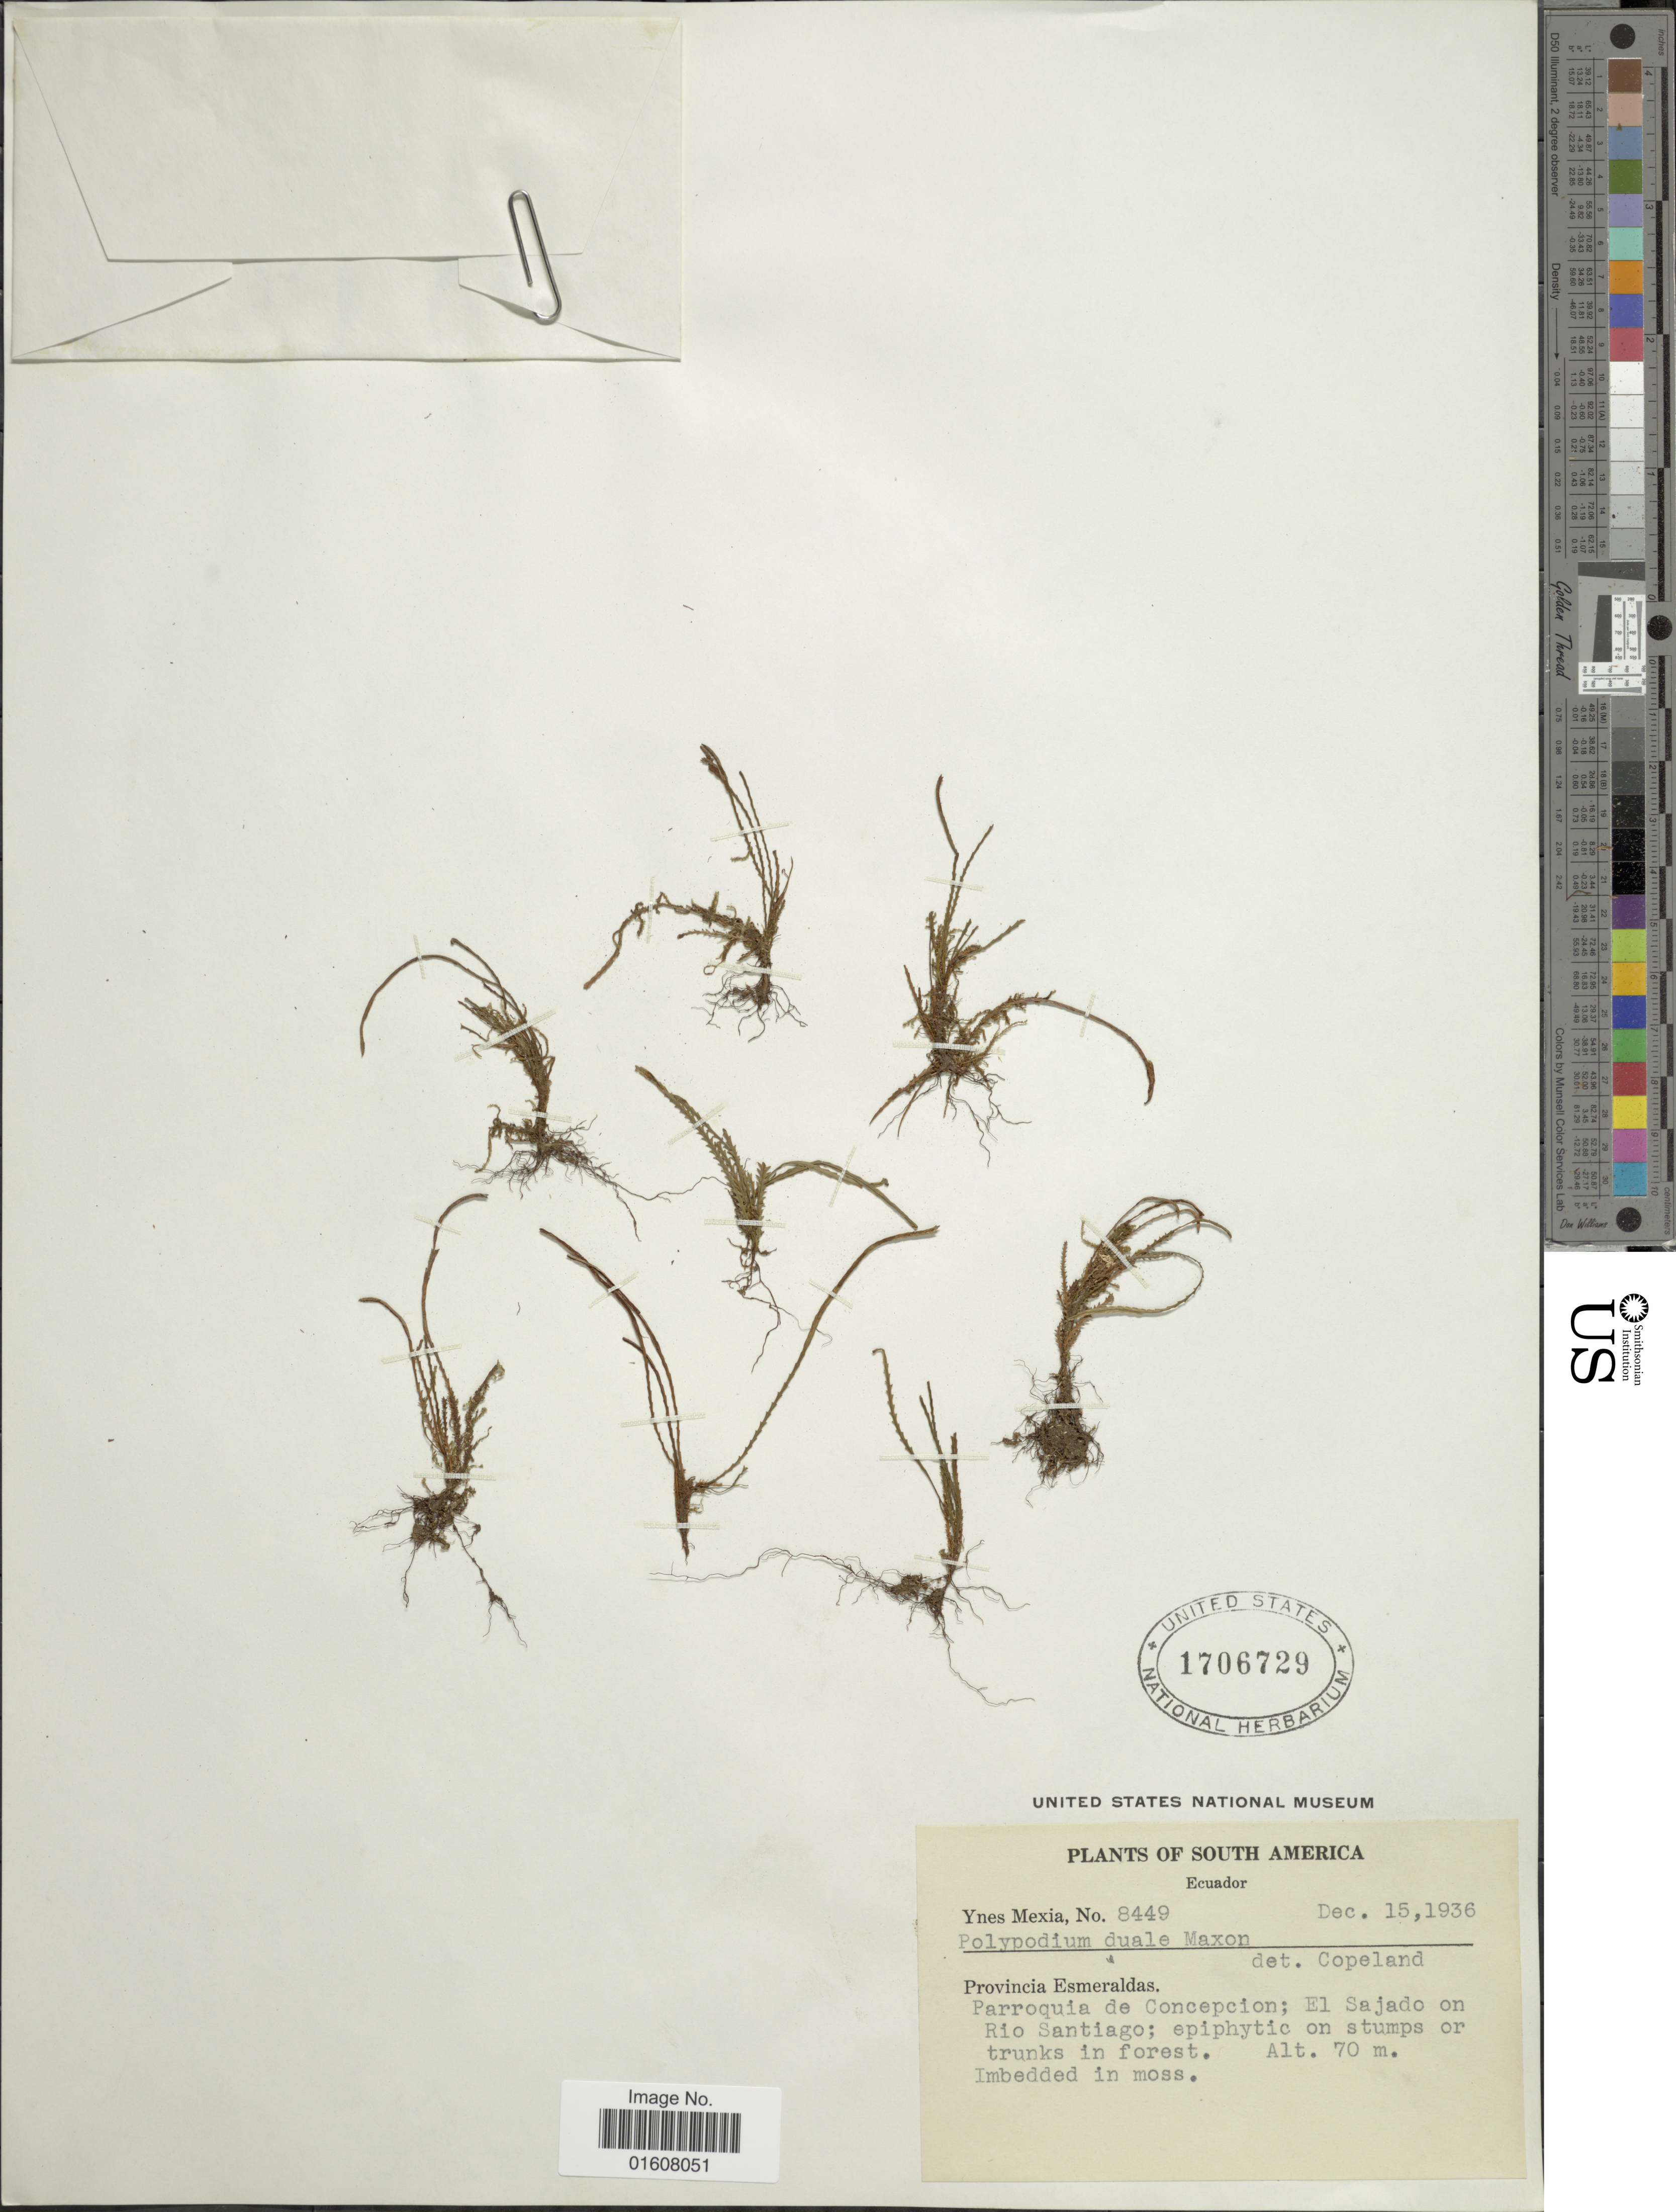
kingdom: Plantae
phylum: Tracheophyta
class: Polypodiopsida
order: Polypodiales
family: Polypodiaceae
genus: Cochlidium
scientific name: Cochlidium serrulatum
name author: (Sw.) L.E. Bishop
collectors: Y. Mexia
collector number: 8449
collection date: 1936-12-15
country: Ecuador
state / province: Esmeraldas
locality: Parroquia de Concepcion; El Sajado on Rio Santiago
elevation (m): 70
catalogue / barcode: US 1706729